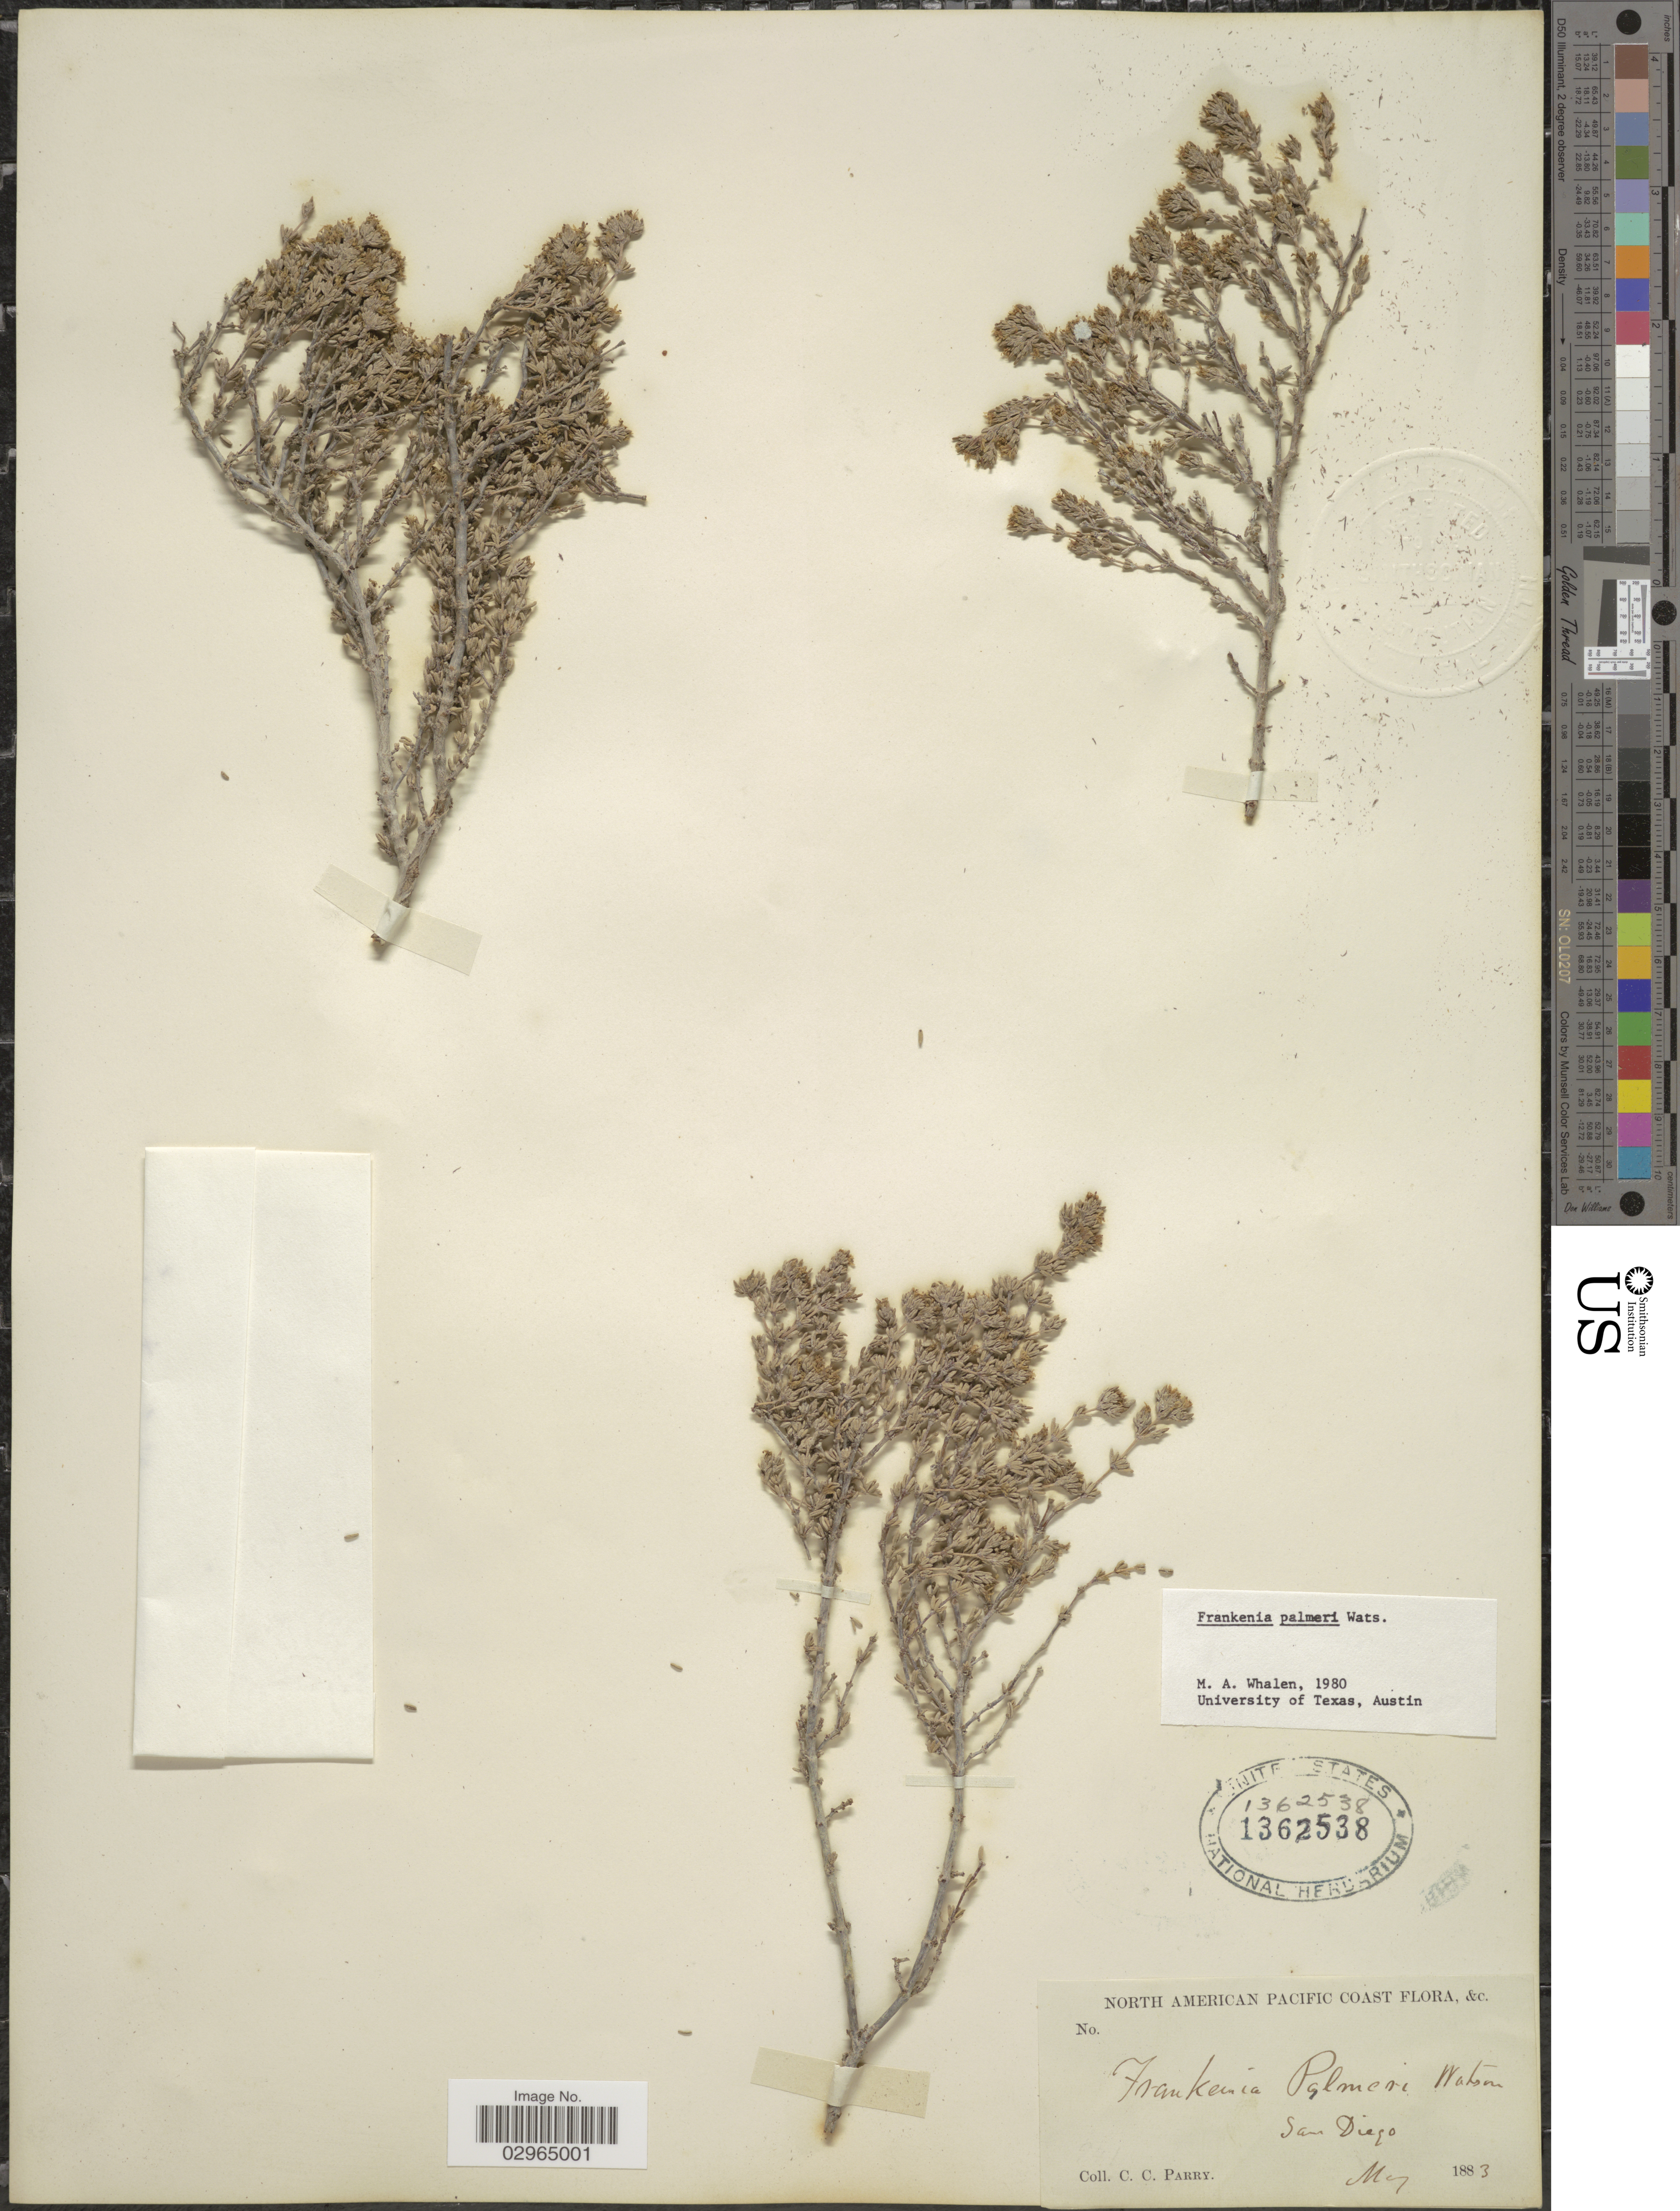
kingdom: Plantae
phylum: Tracheophyta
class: Magnoliopsida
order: Caryophyllales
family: Frankeniaceae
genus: Frankenia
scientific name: Frankenia palmeri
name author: S. Watson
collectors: C. C. Parry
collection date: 1883-05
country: United States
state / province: California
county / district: San Diego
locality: North American Pacific Coast. San Diego.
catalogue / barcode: US 1362538